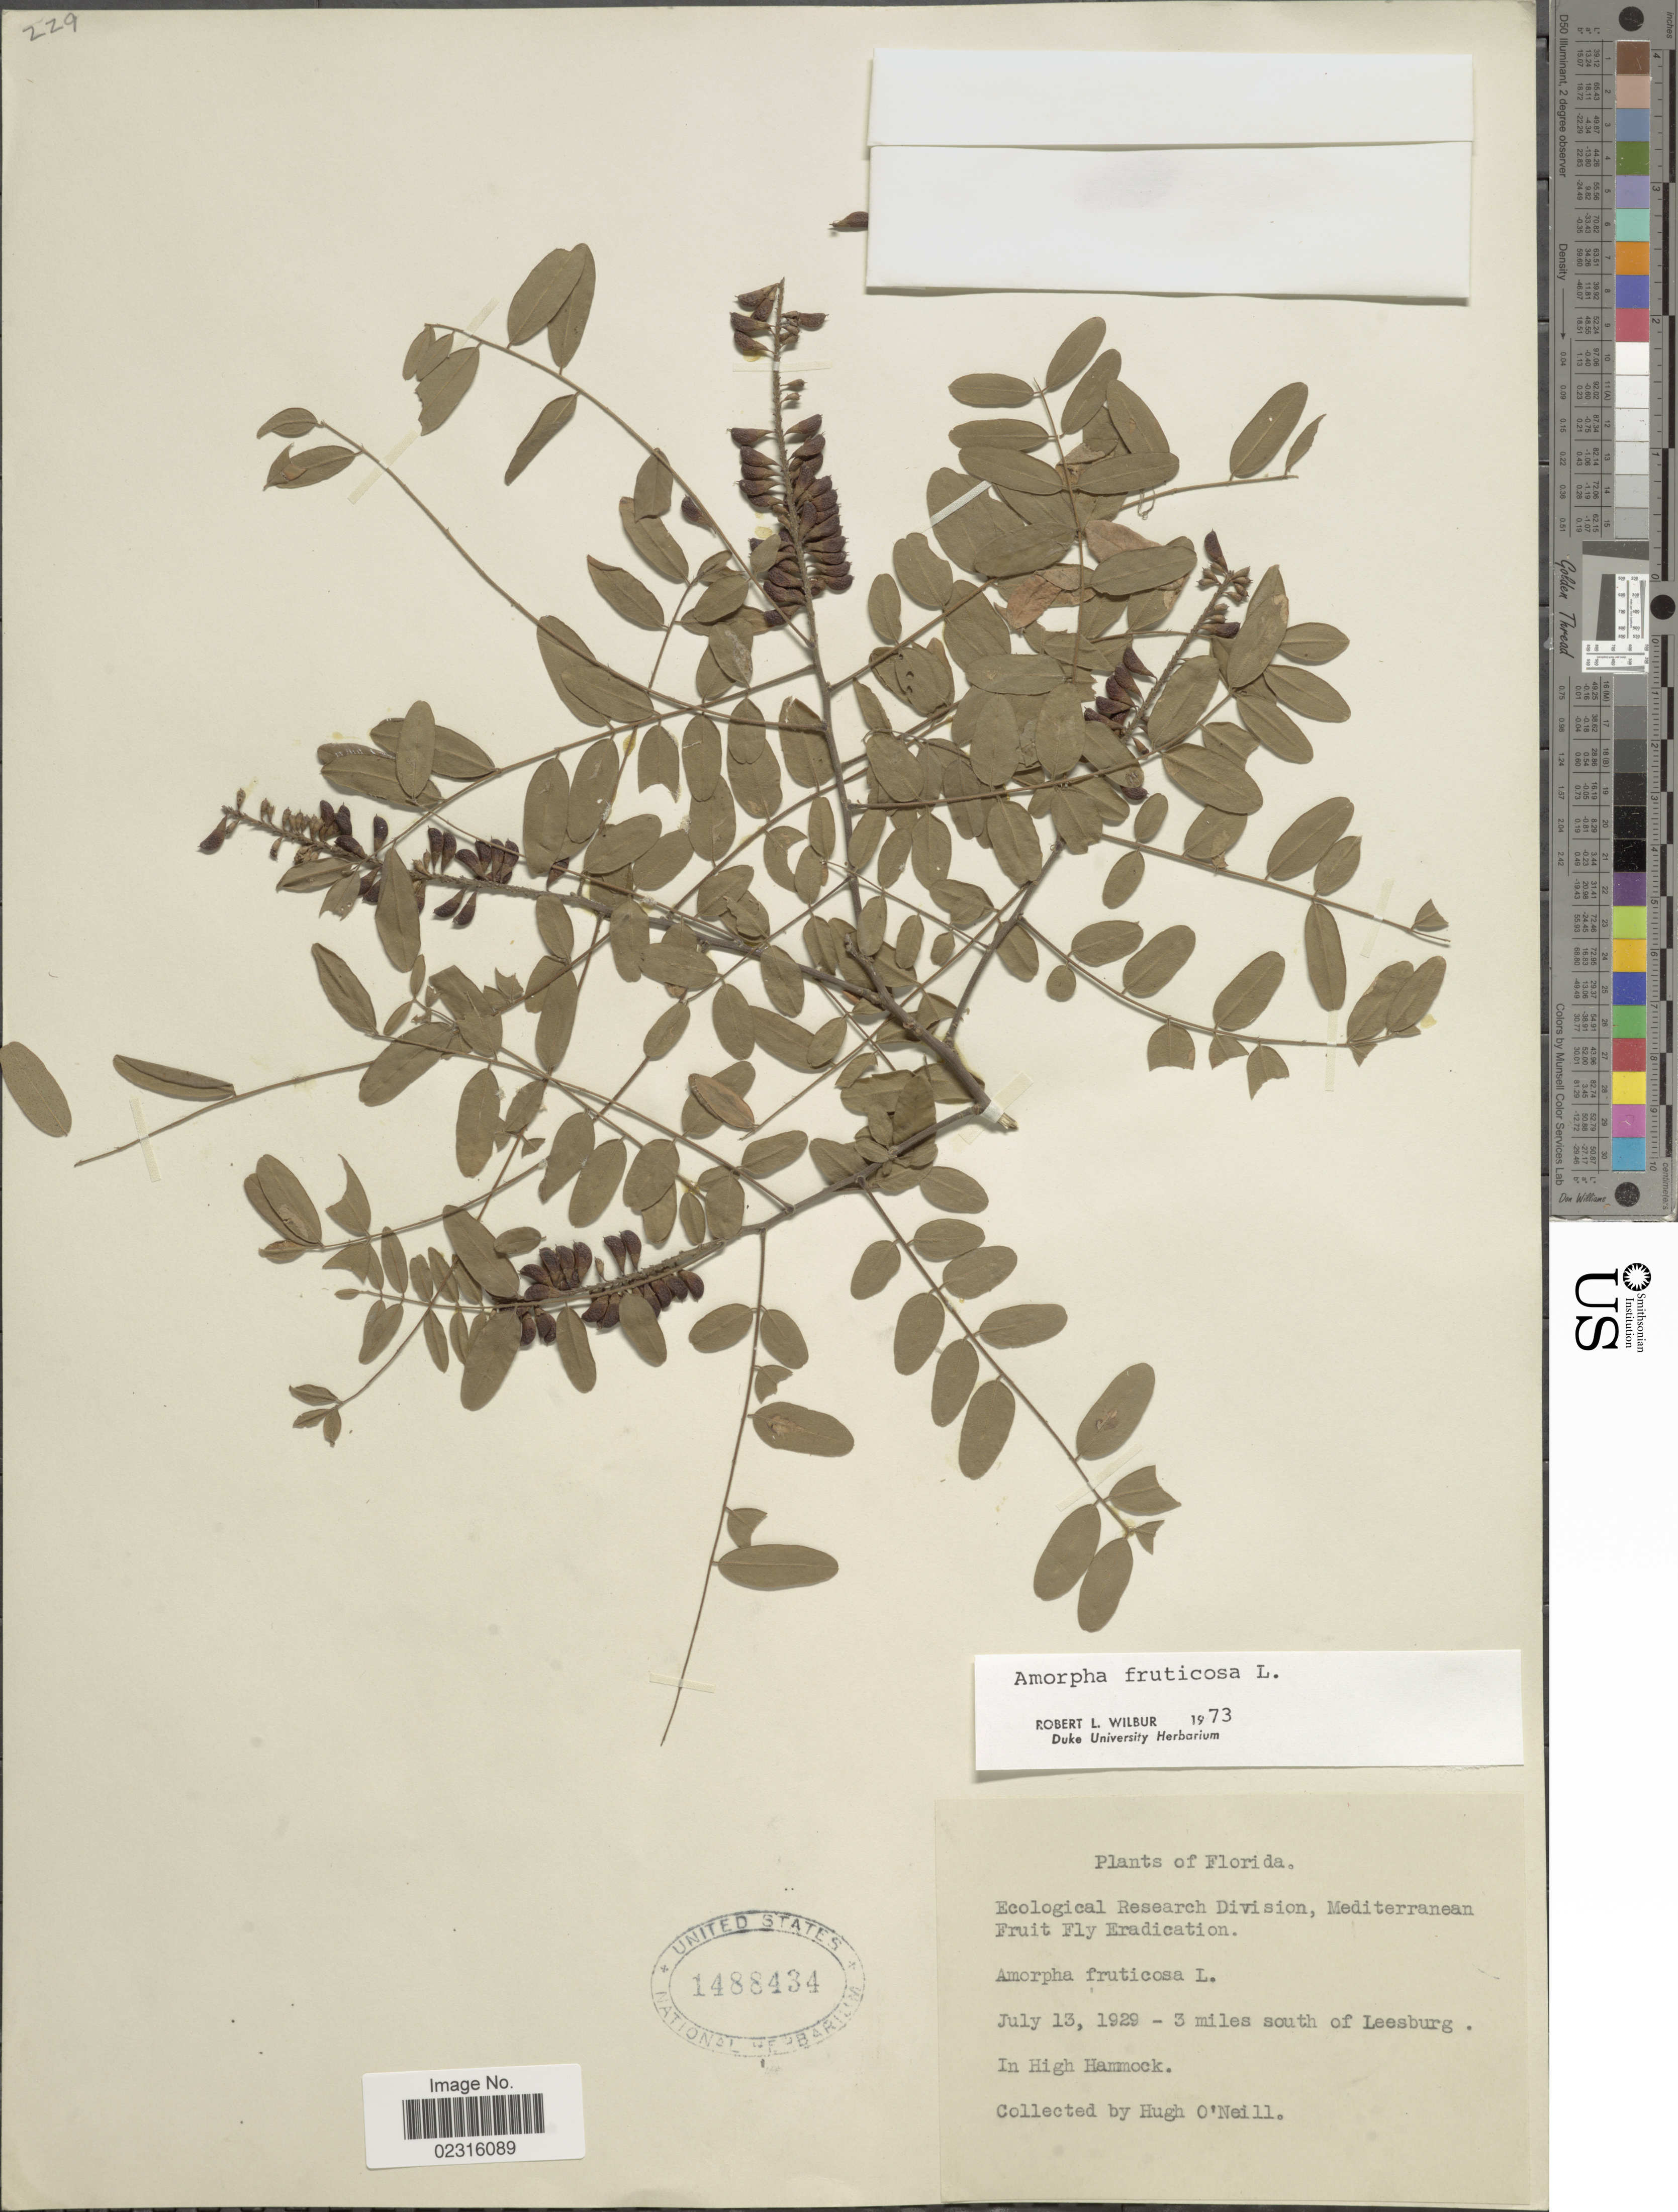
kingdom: Plantae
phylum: Tracheophyta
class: Magnoliopsida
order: Fabales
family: Fabaceae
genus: Amorpha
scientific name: Amorpha fruticosa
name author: L.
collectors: H. O'Neill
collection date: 1929-07-13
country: United States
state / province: Florida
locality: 3 miles south of Leesburg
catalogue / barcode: US 1488434